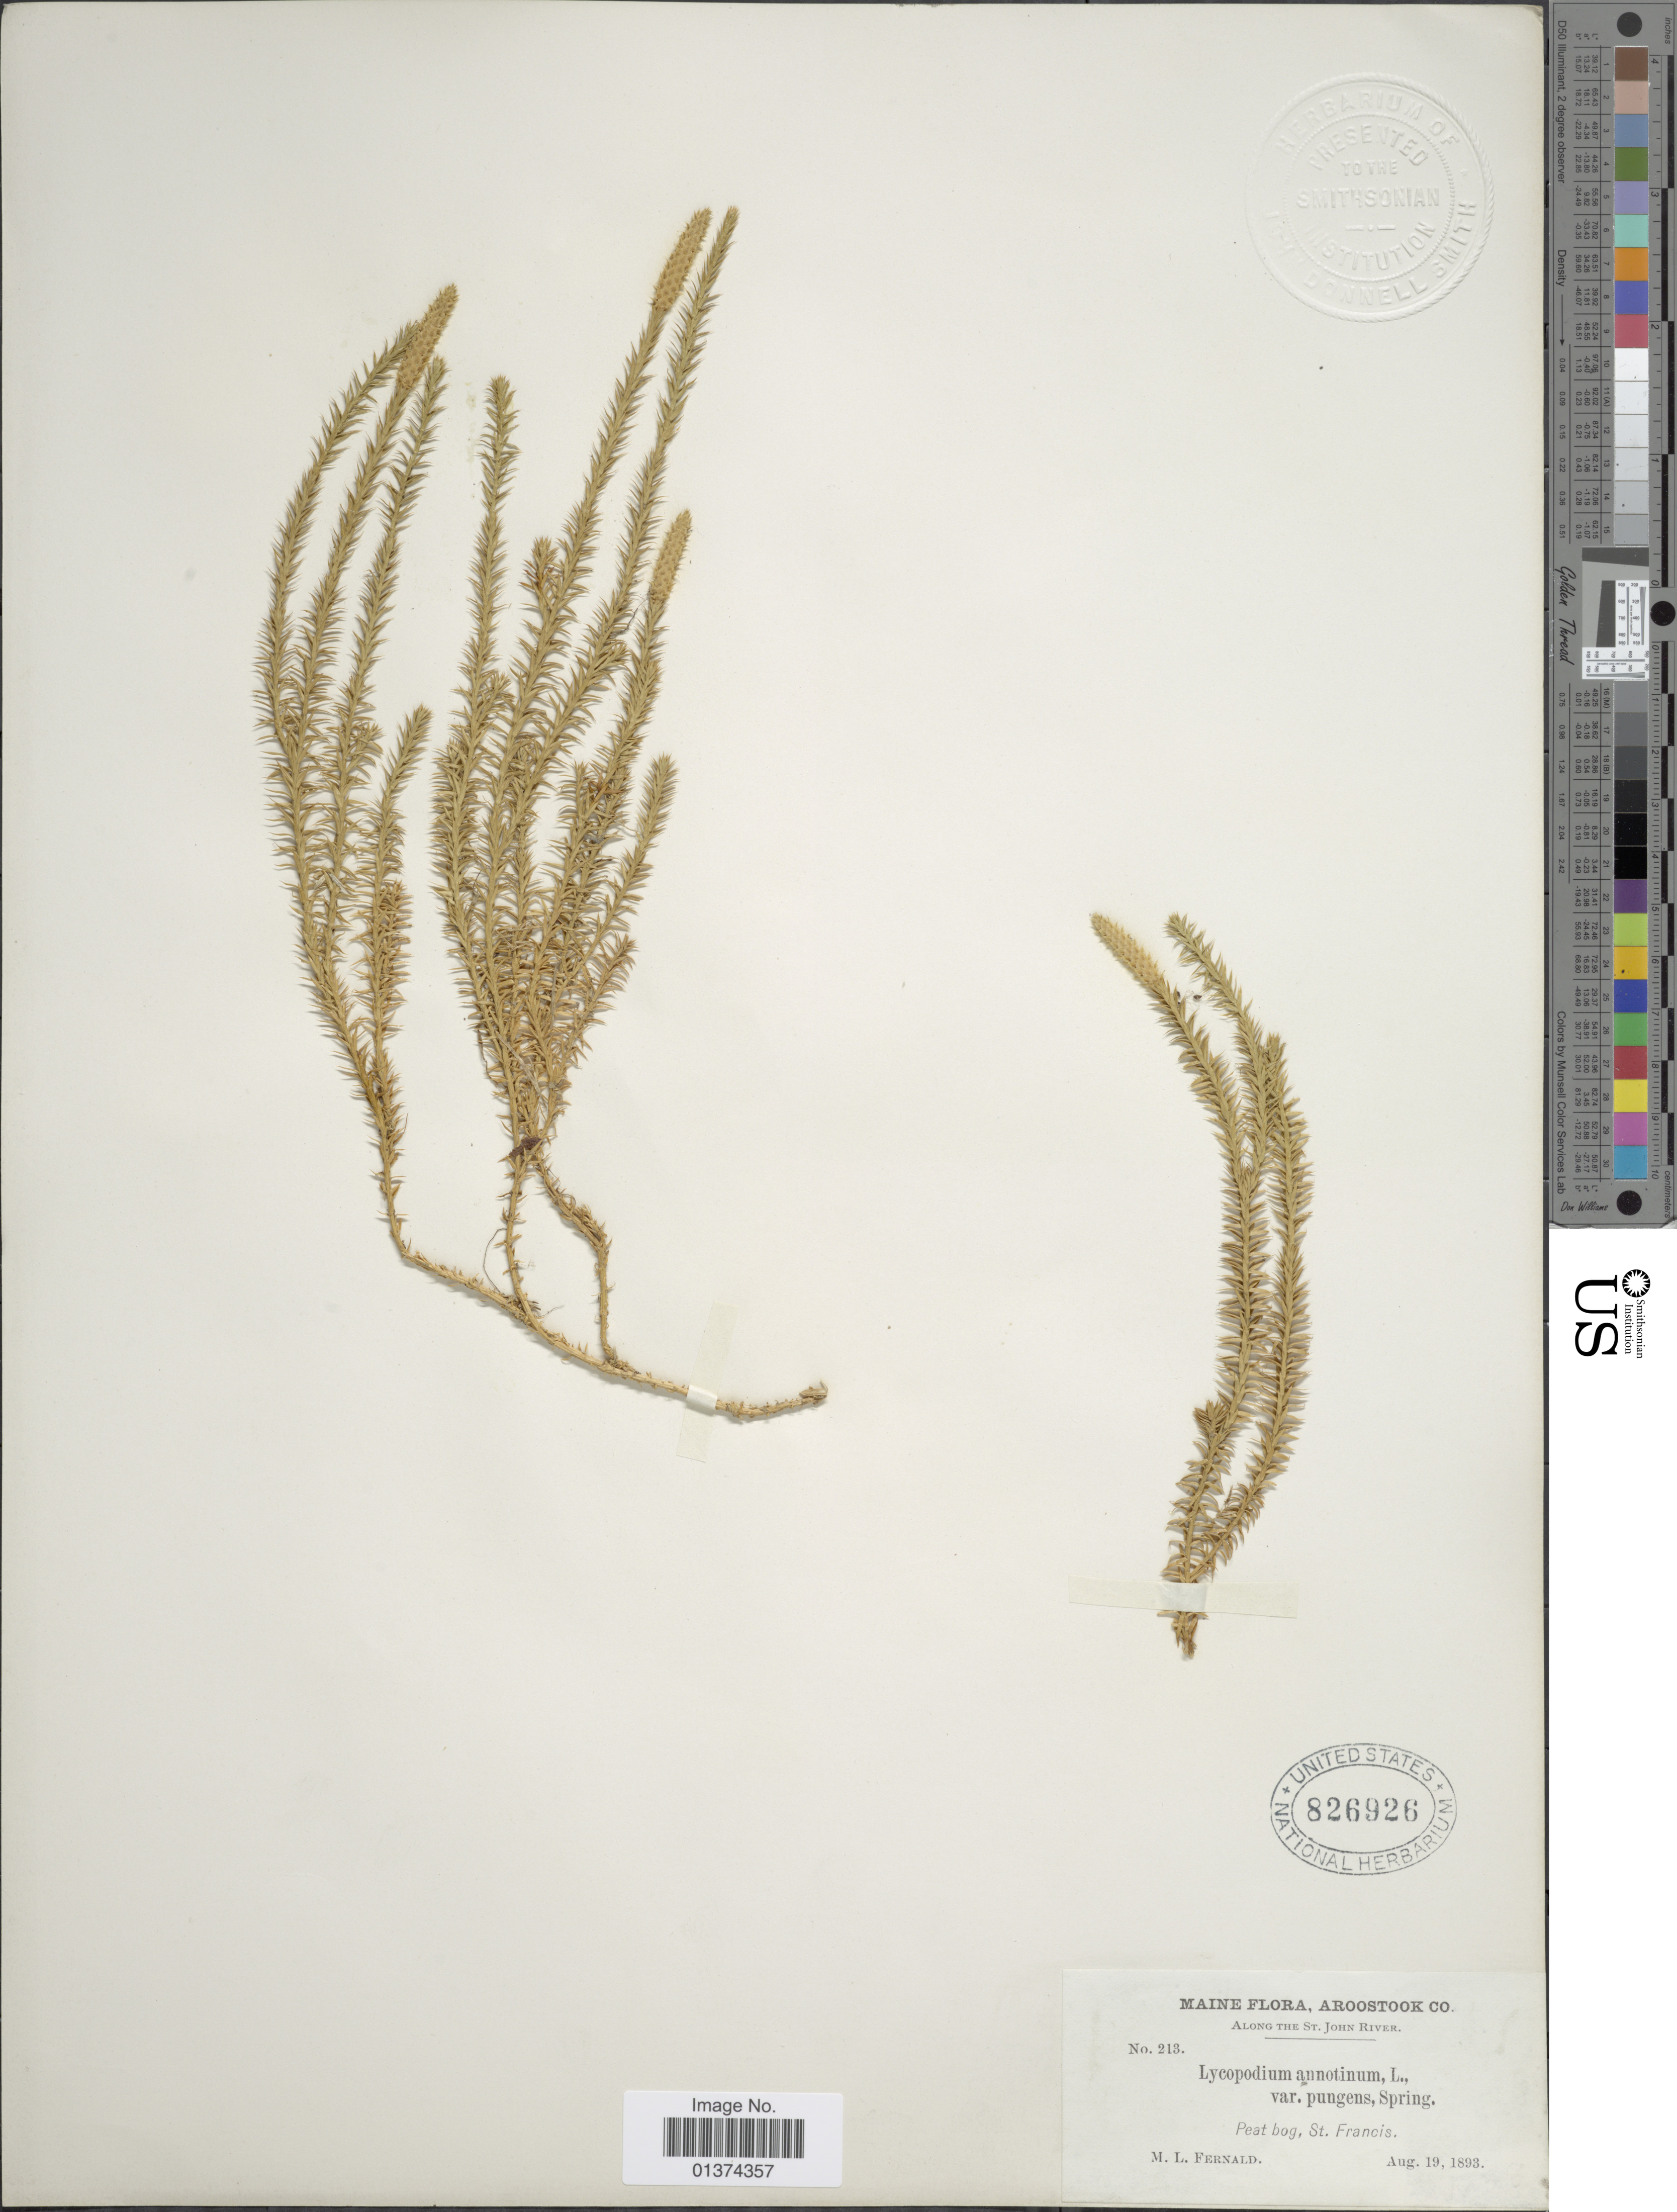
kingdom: Plantae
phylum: Tracheophyta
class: Lycopodiopsida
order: Lycopodiales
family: Lycopodiaceae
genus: Spinulum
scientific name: Spinulum annotinum subsp. annotinum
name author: (L.) A. Haines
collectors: M. L. Fernald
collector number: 213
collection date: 1893-08-19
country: United States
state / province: Maine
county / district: Aroostook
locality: Along the St John River, Peat bog, St Francis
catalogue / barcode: US 826926